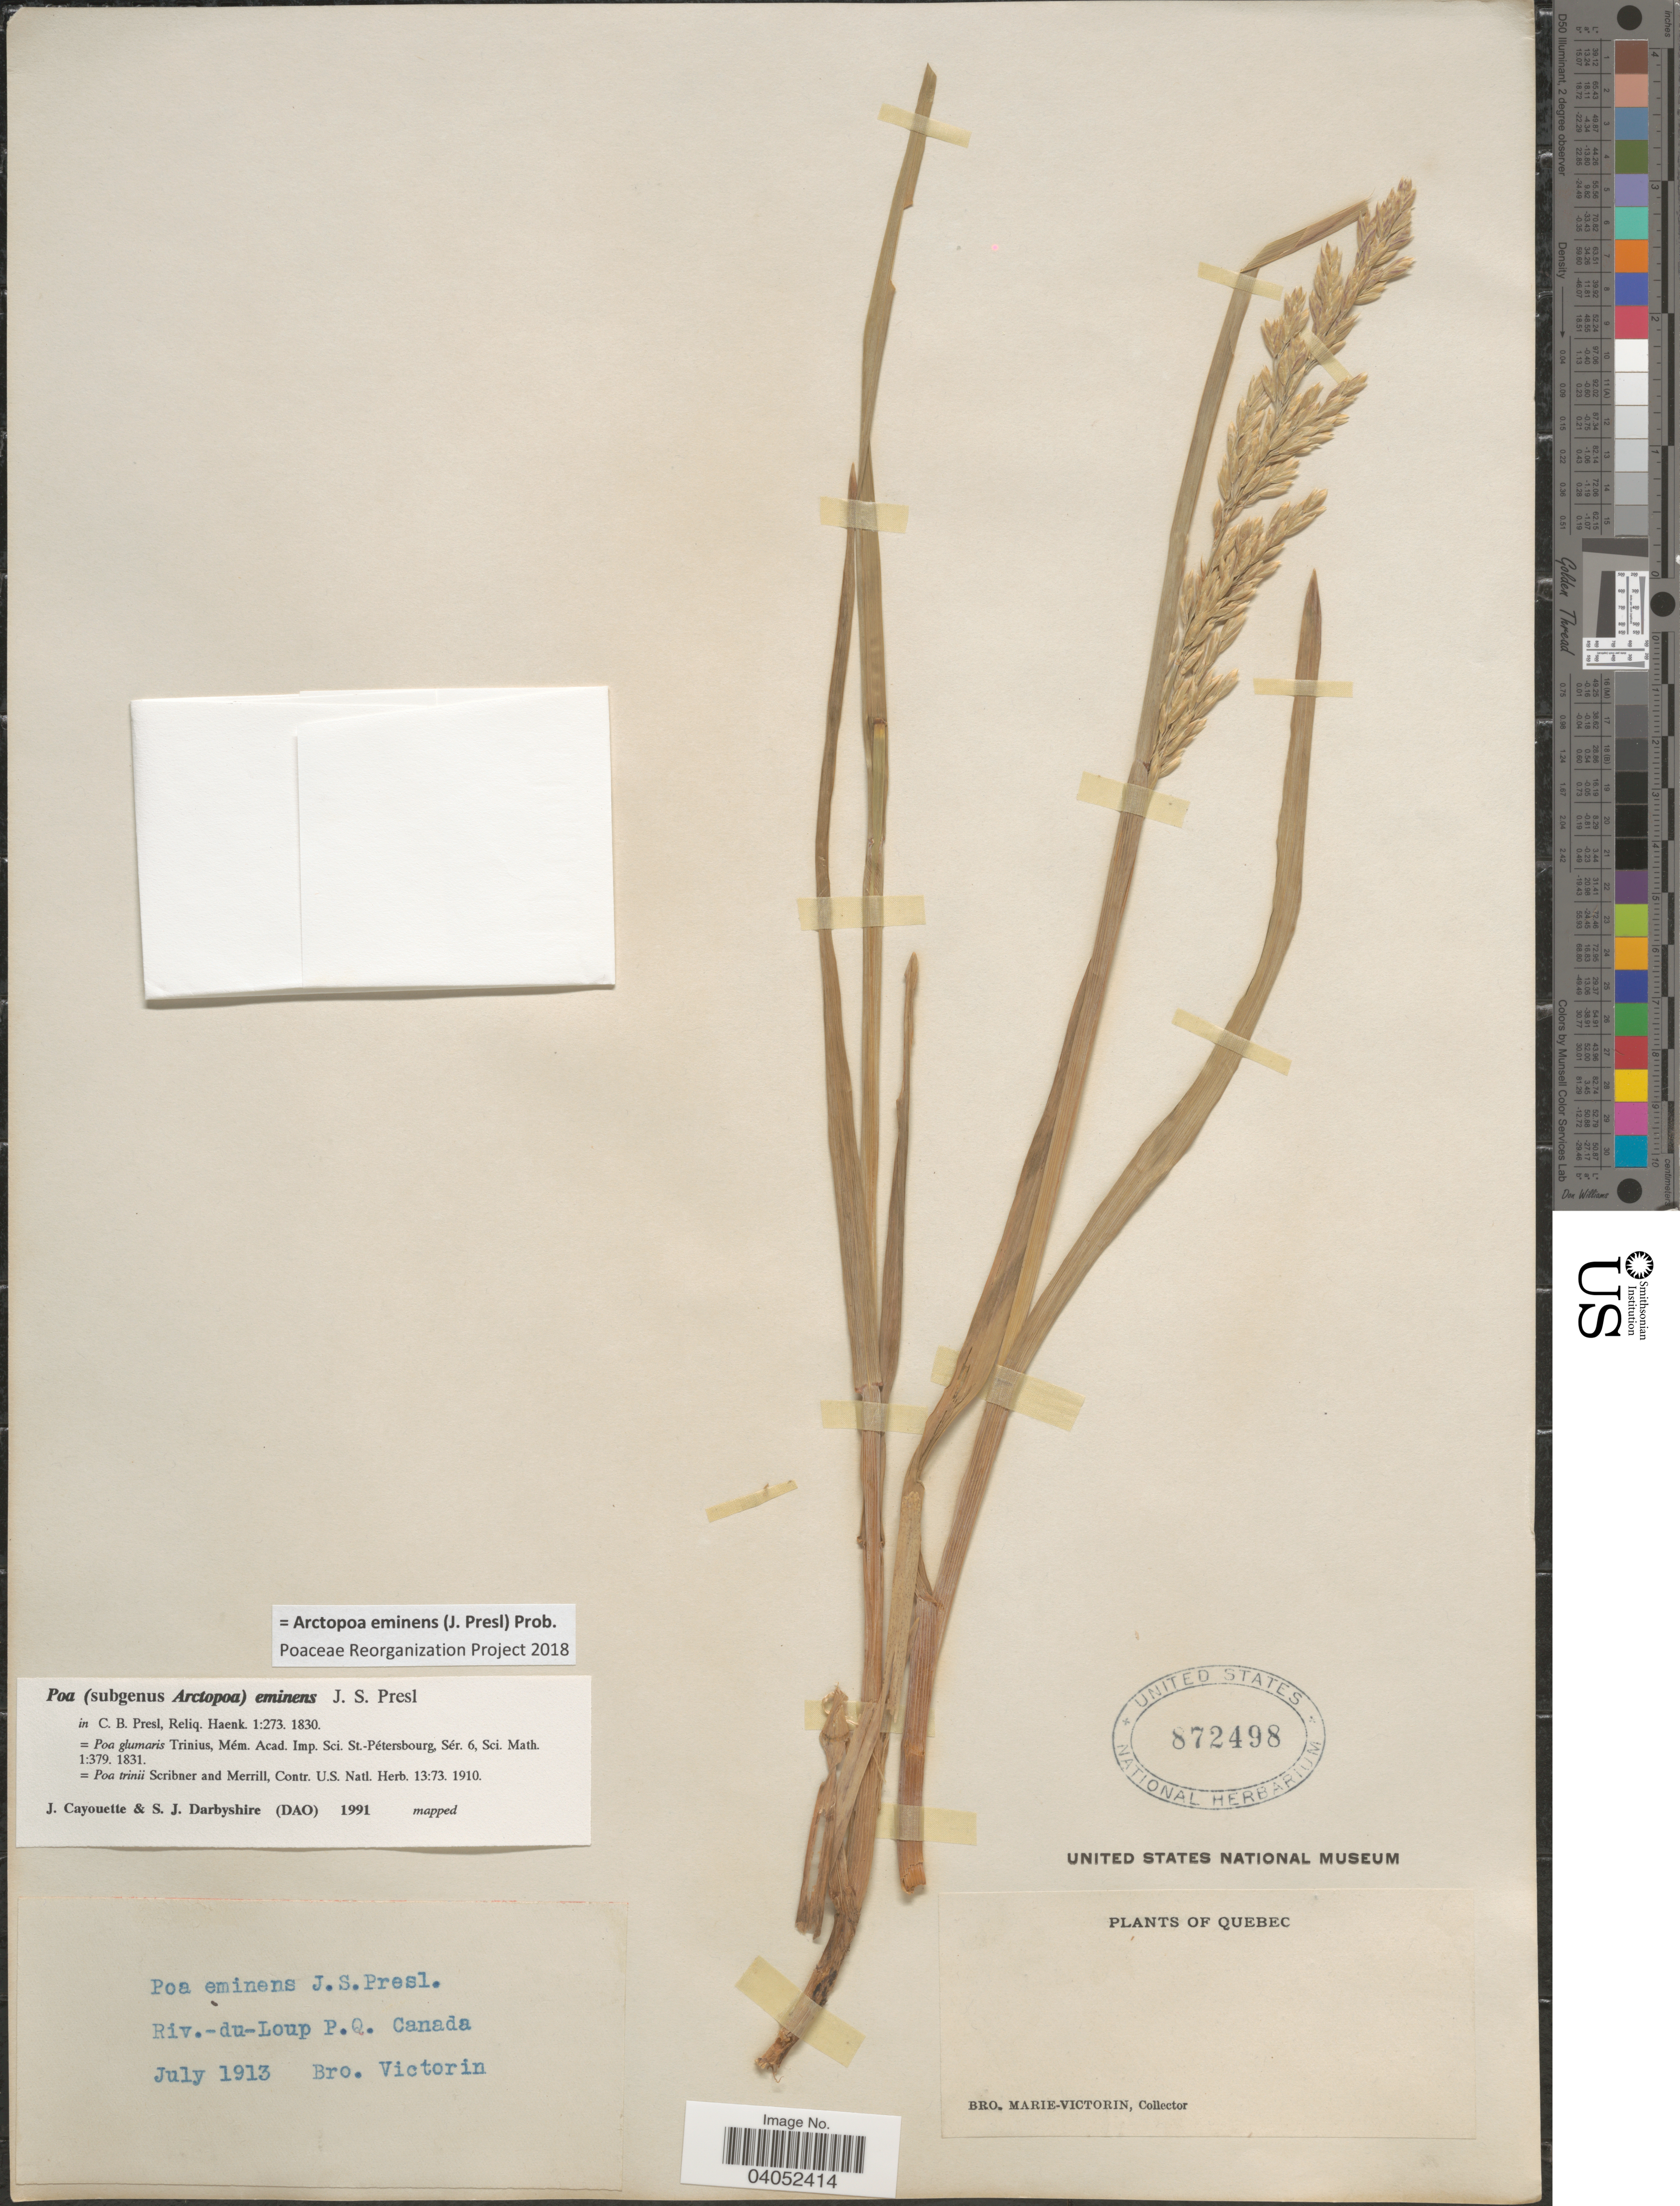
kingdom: Plantae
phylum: Tracheophyta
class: Liliopsida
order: Poales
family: Poaceae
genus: Arctopoa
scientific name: Arctopoa eminens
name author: (J. Presl) Prob.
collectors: Fr. Marie-Victorin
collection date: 1913-07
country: Canada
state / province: Quebec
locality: Riv.-du-Loup P.Q.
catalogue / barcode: US 872498